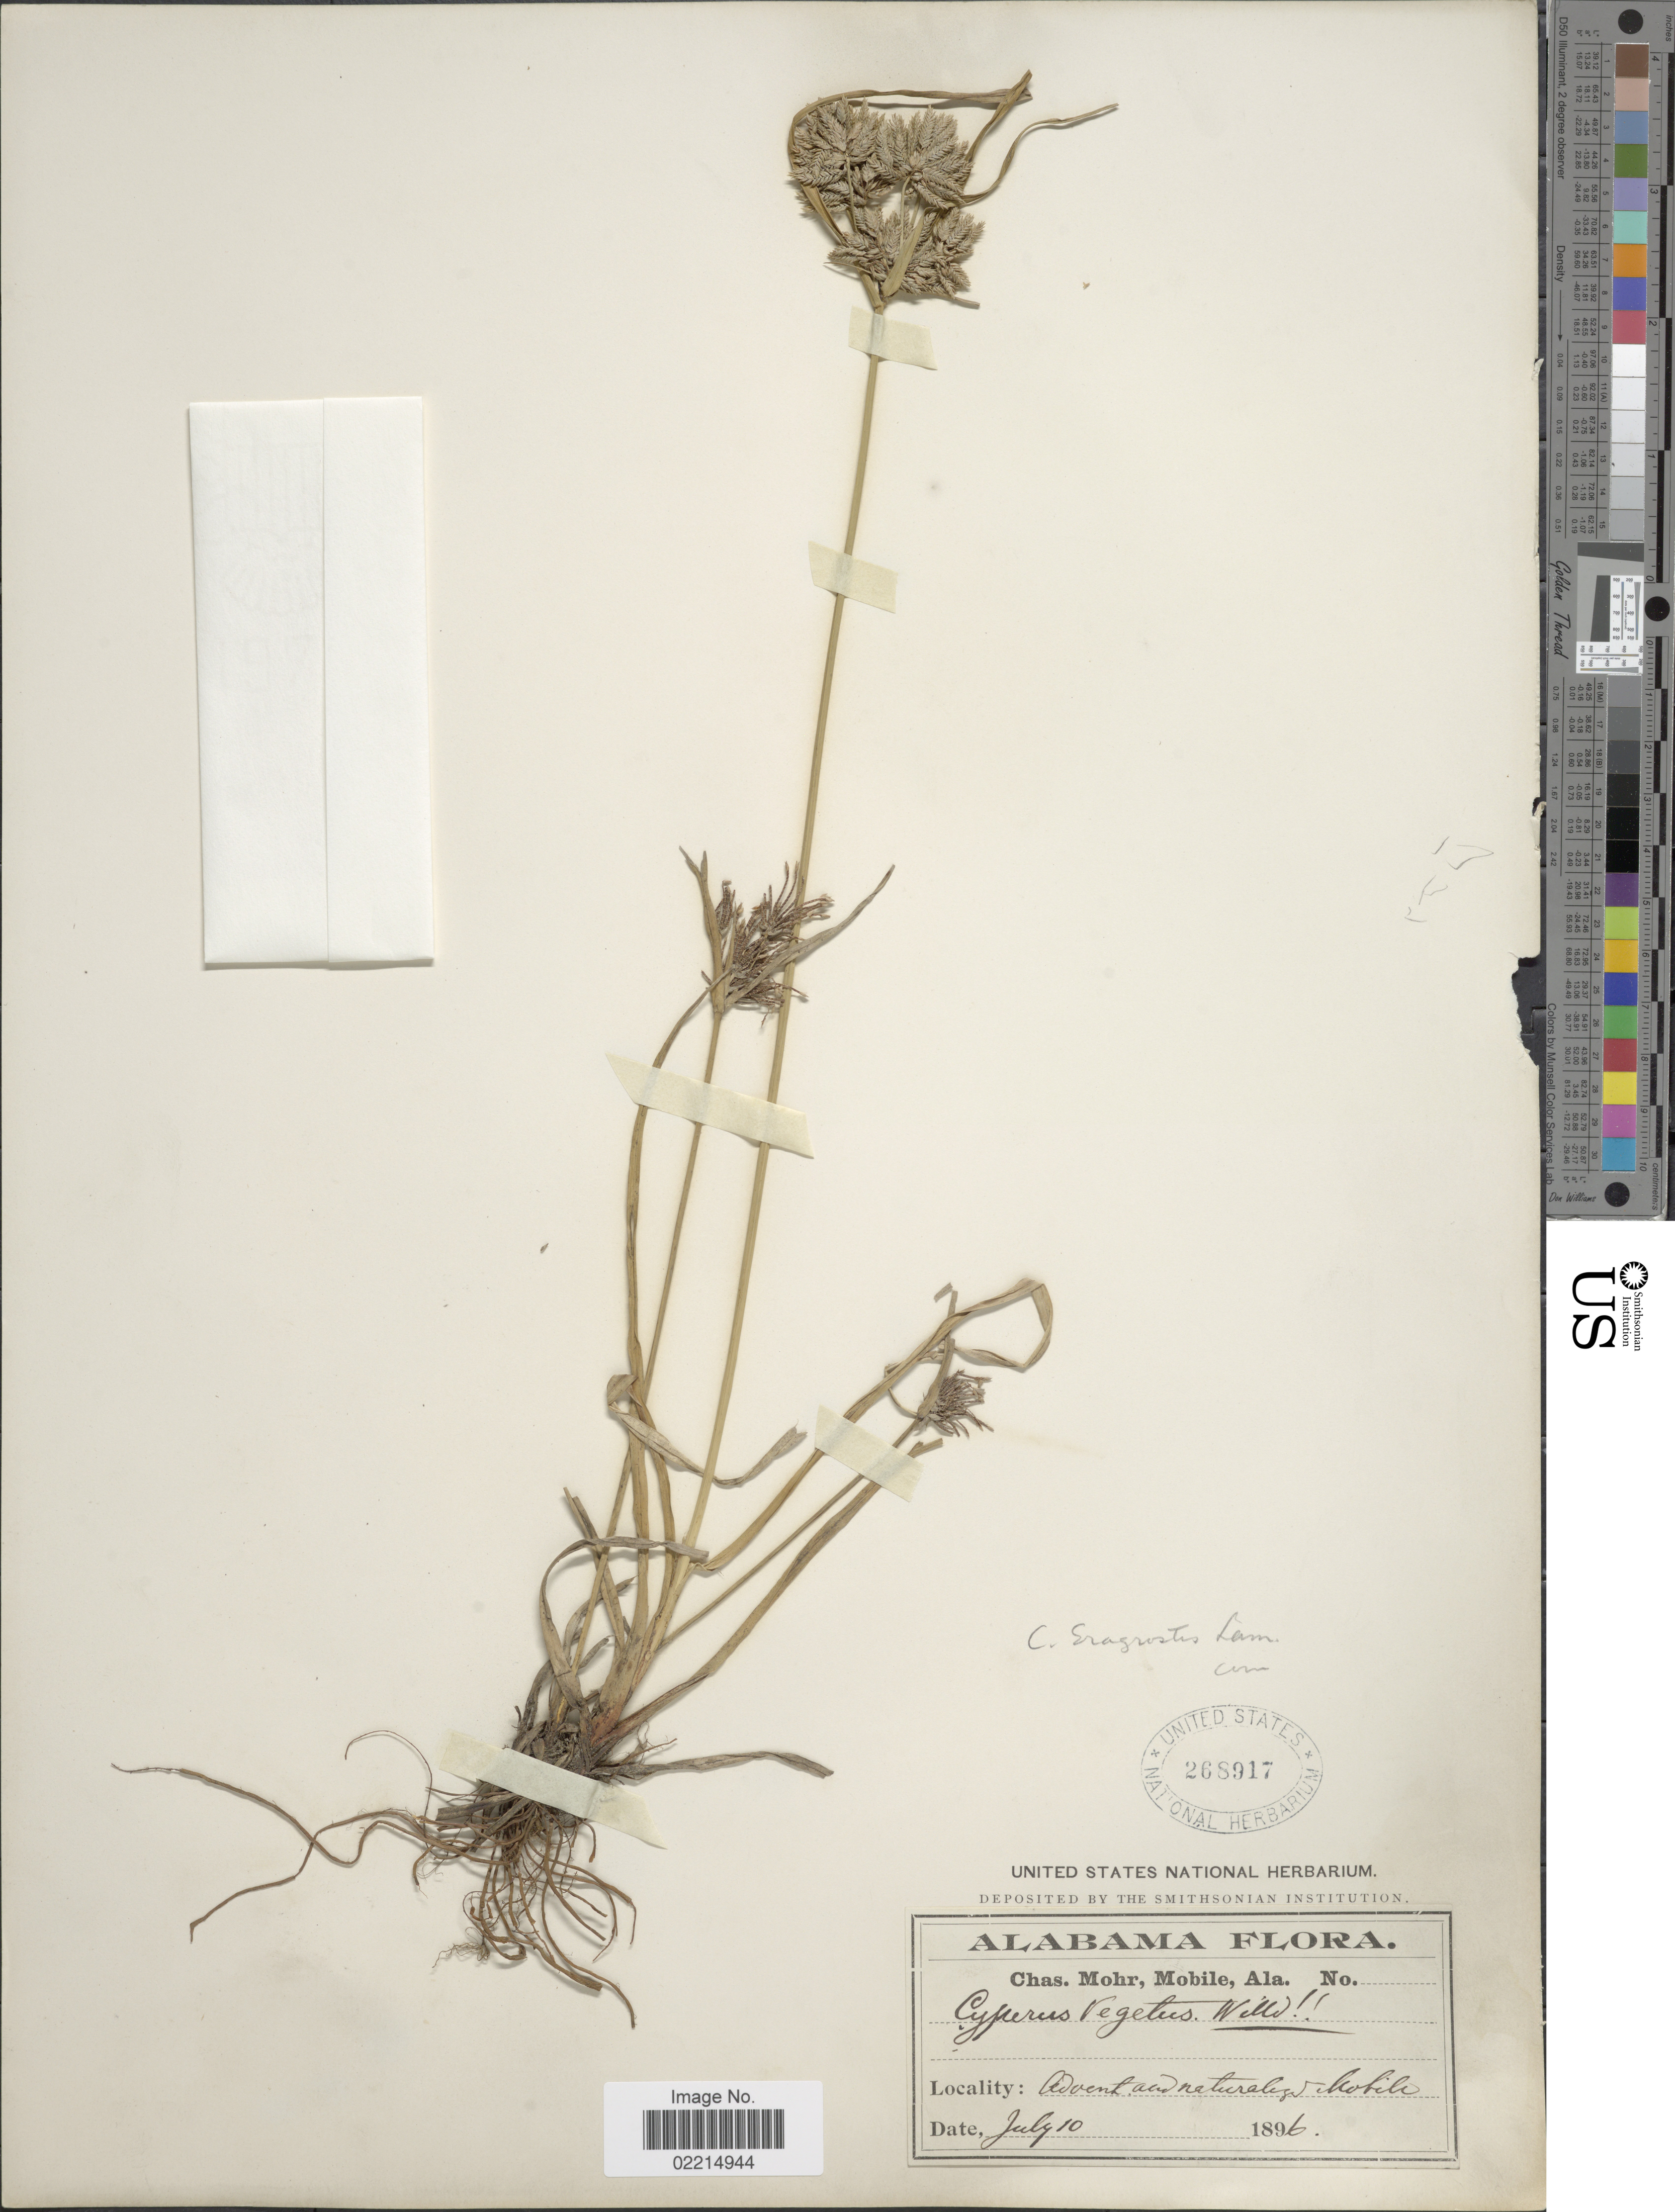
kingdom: Plantae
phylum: Tracheophyta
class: Liliopsida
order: Poales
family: Cyperaceae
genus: Cyperus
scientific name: Cyperus eragrostis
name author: Lam.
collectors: C. T. Mohr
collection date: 1896-07-10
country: United States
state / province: Alabama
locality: Mobile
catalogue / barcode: US 268917